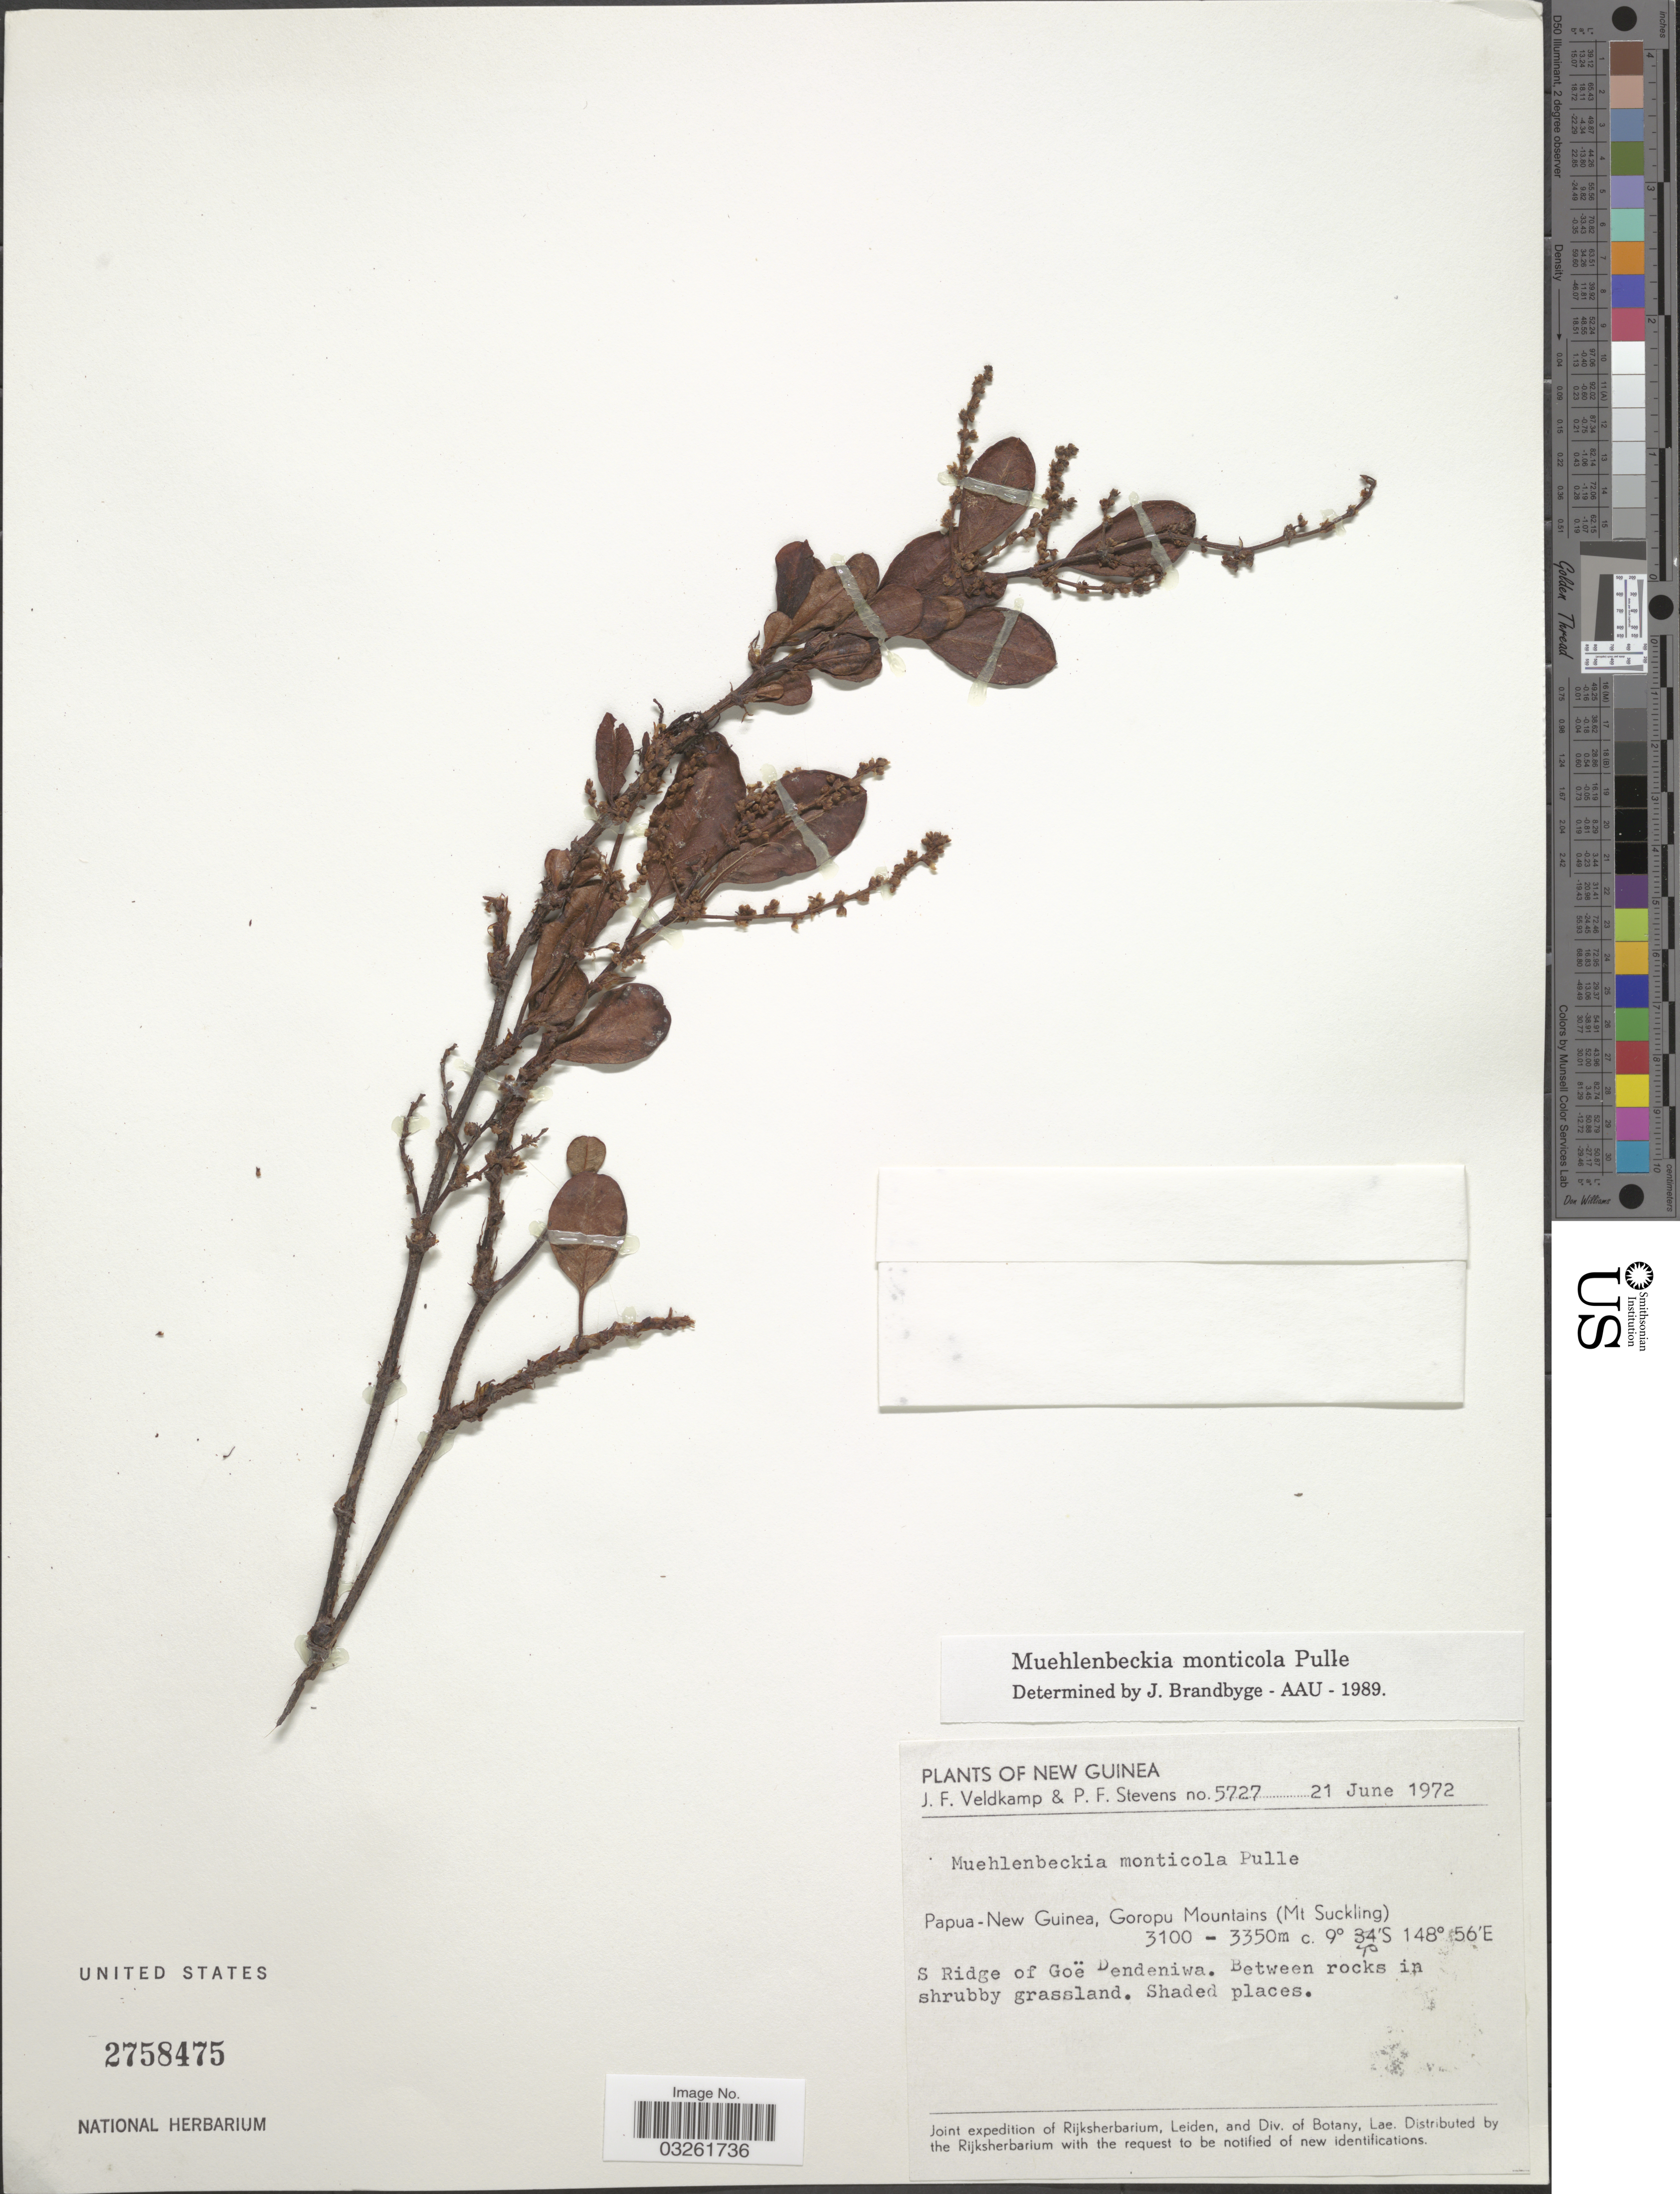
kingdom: Plantae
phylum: Tracheophyta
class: Magnoliopsida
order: Caryophyllales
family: Polygonaceae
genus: Muehlenbeckia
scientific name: Muehlenbeckia monticola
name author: Pulle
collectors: J. F. Veldkamp & P. F. Stevens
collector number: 5727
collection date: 1972-06-21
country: Papua New Guinea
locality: New Guinea. Papua-New Guinea, Goropu Mountains (Mt. Suckling). S Ridge of Goë Dendeniwa.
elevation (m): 3100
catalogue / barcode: US 2758475